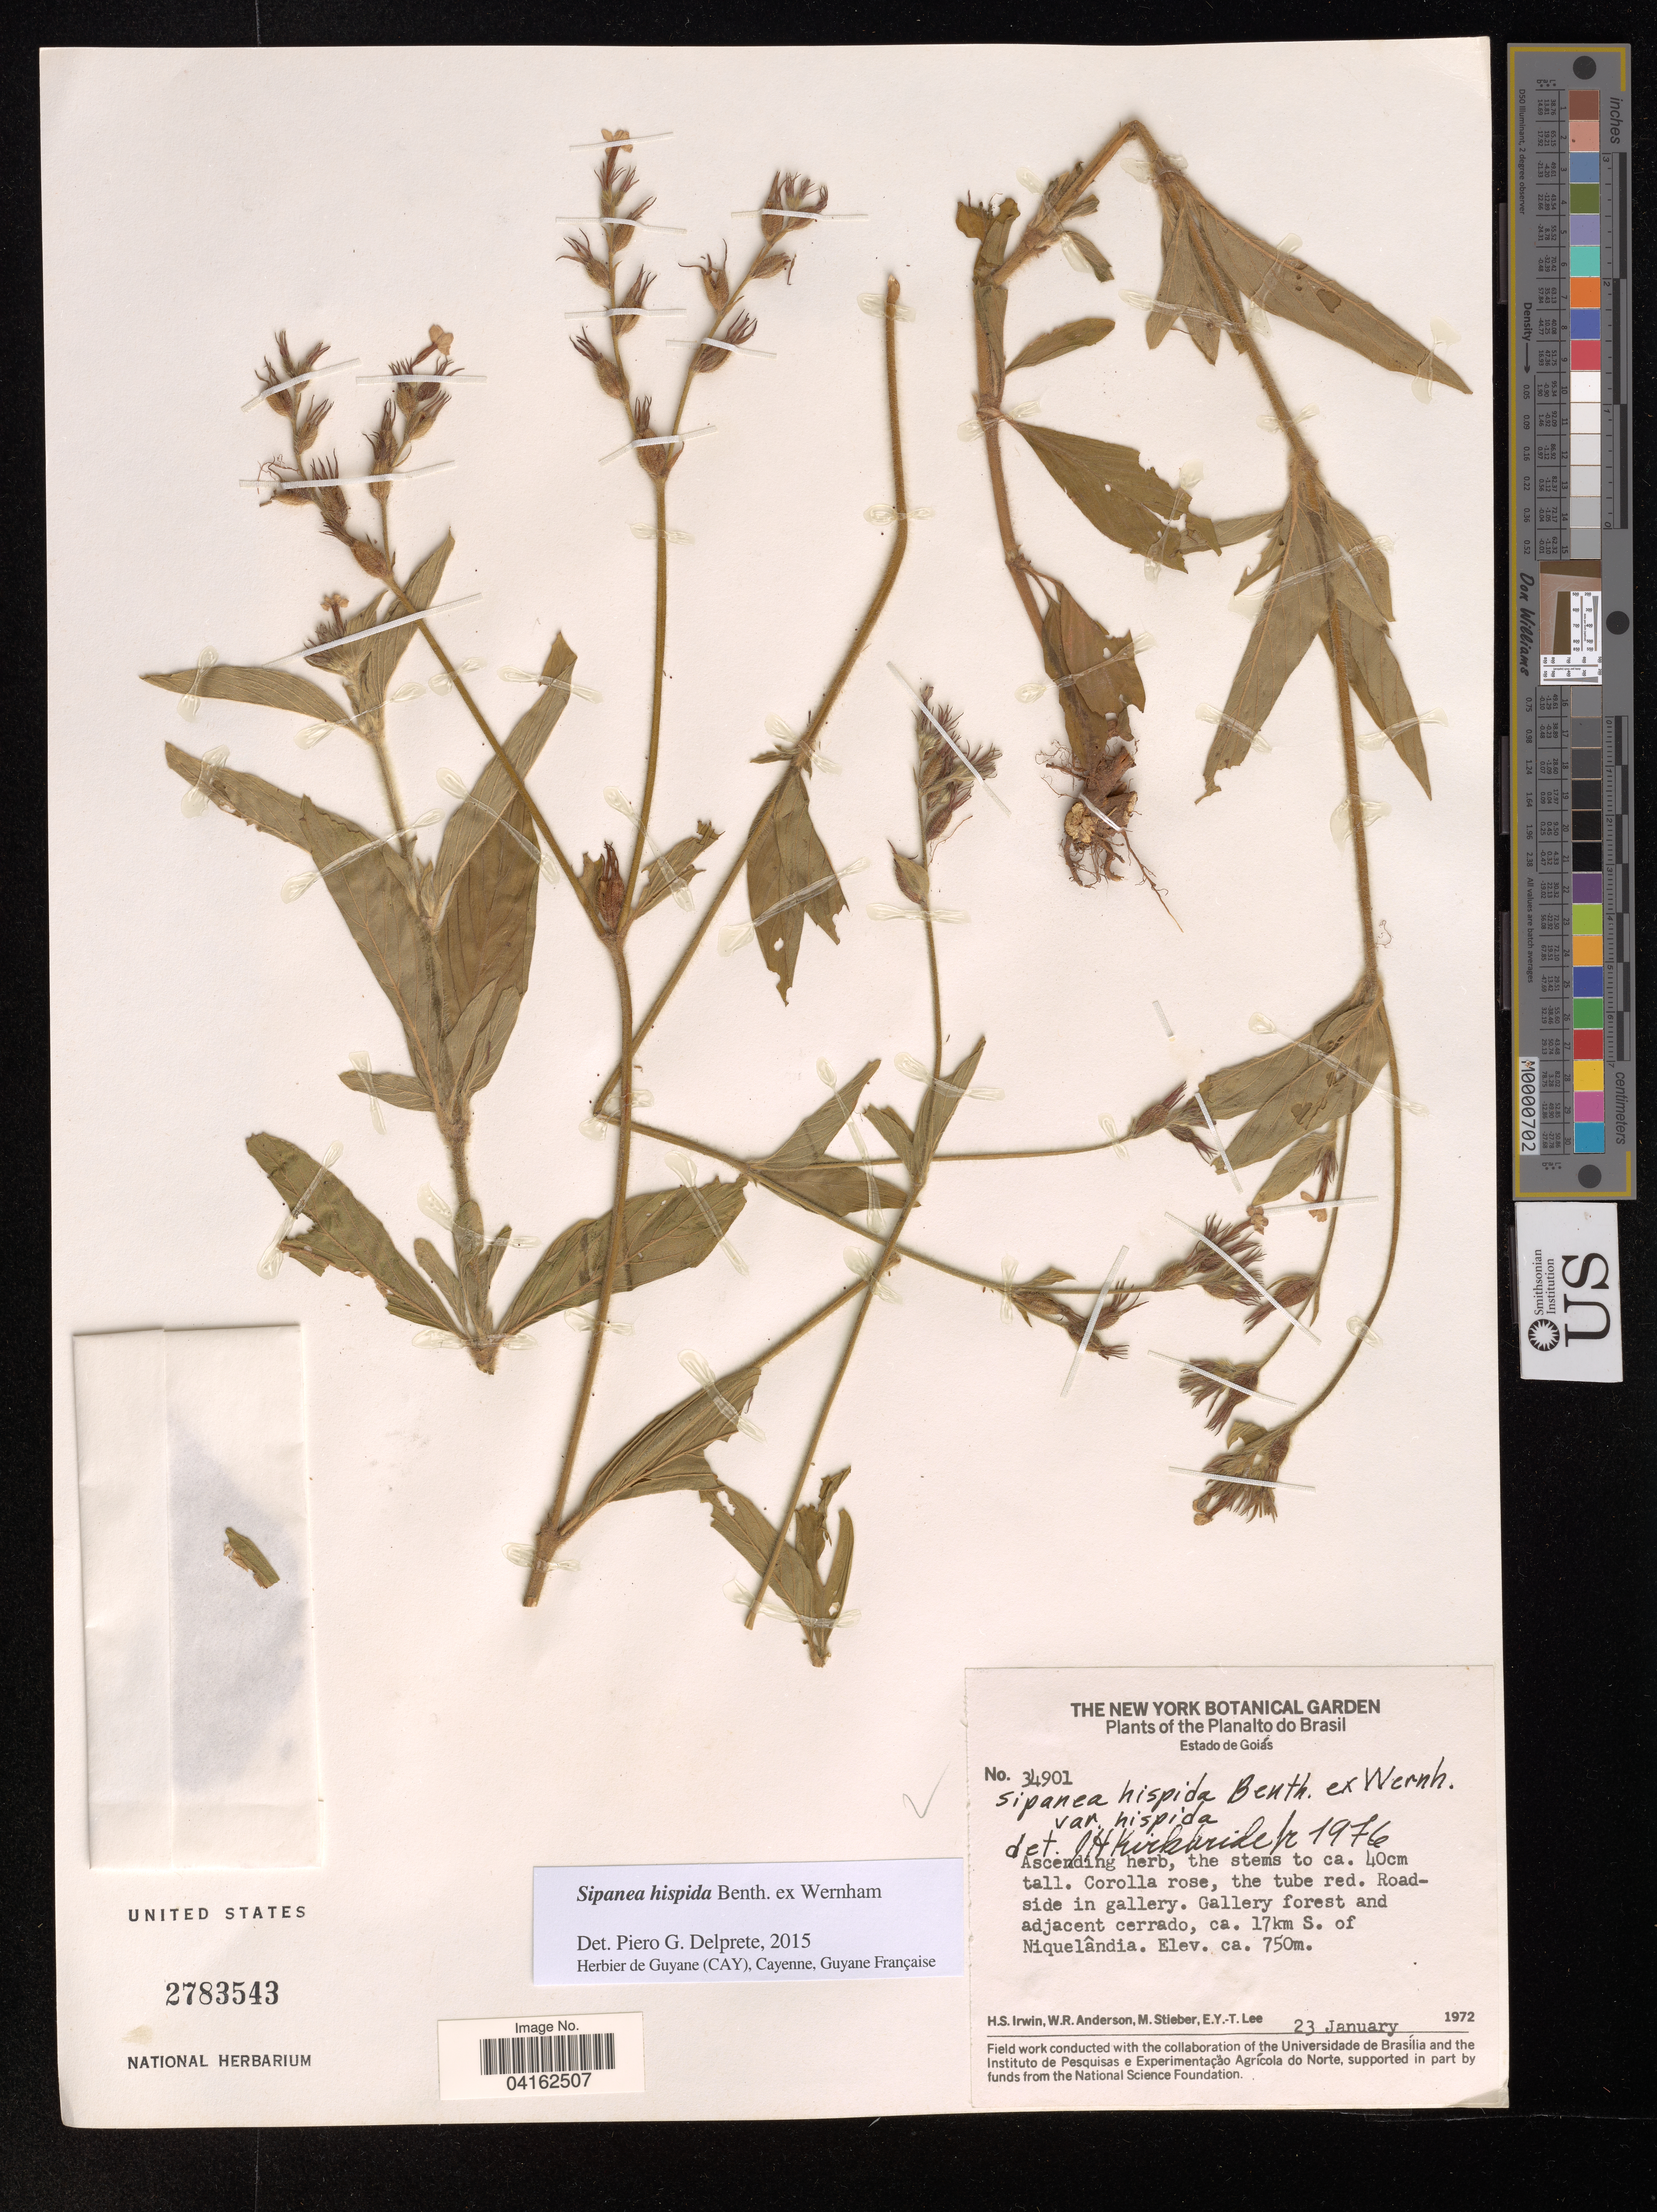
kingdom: Plantae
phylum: Tracheophyta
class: Magnoliopsida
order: Gentianales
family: Rubiaceae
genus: Sipanea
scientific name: Sipanea hispida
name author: Benth. ex Wernham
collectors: H. Irwin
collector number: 34901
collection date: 1972-01-23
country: Brazil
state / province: Goiás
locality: Planalto do Brasil. Gallery forest and adjacent cerrado, ca. 17km S. of Niquelândia.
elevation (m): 750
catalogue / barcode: US 2783543